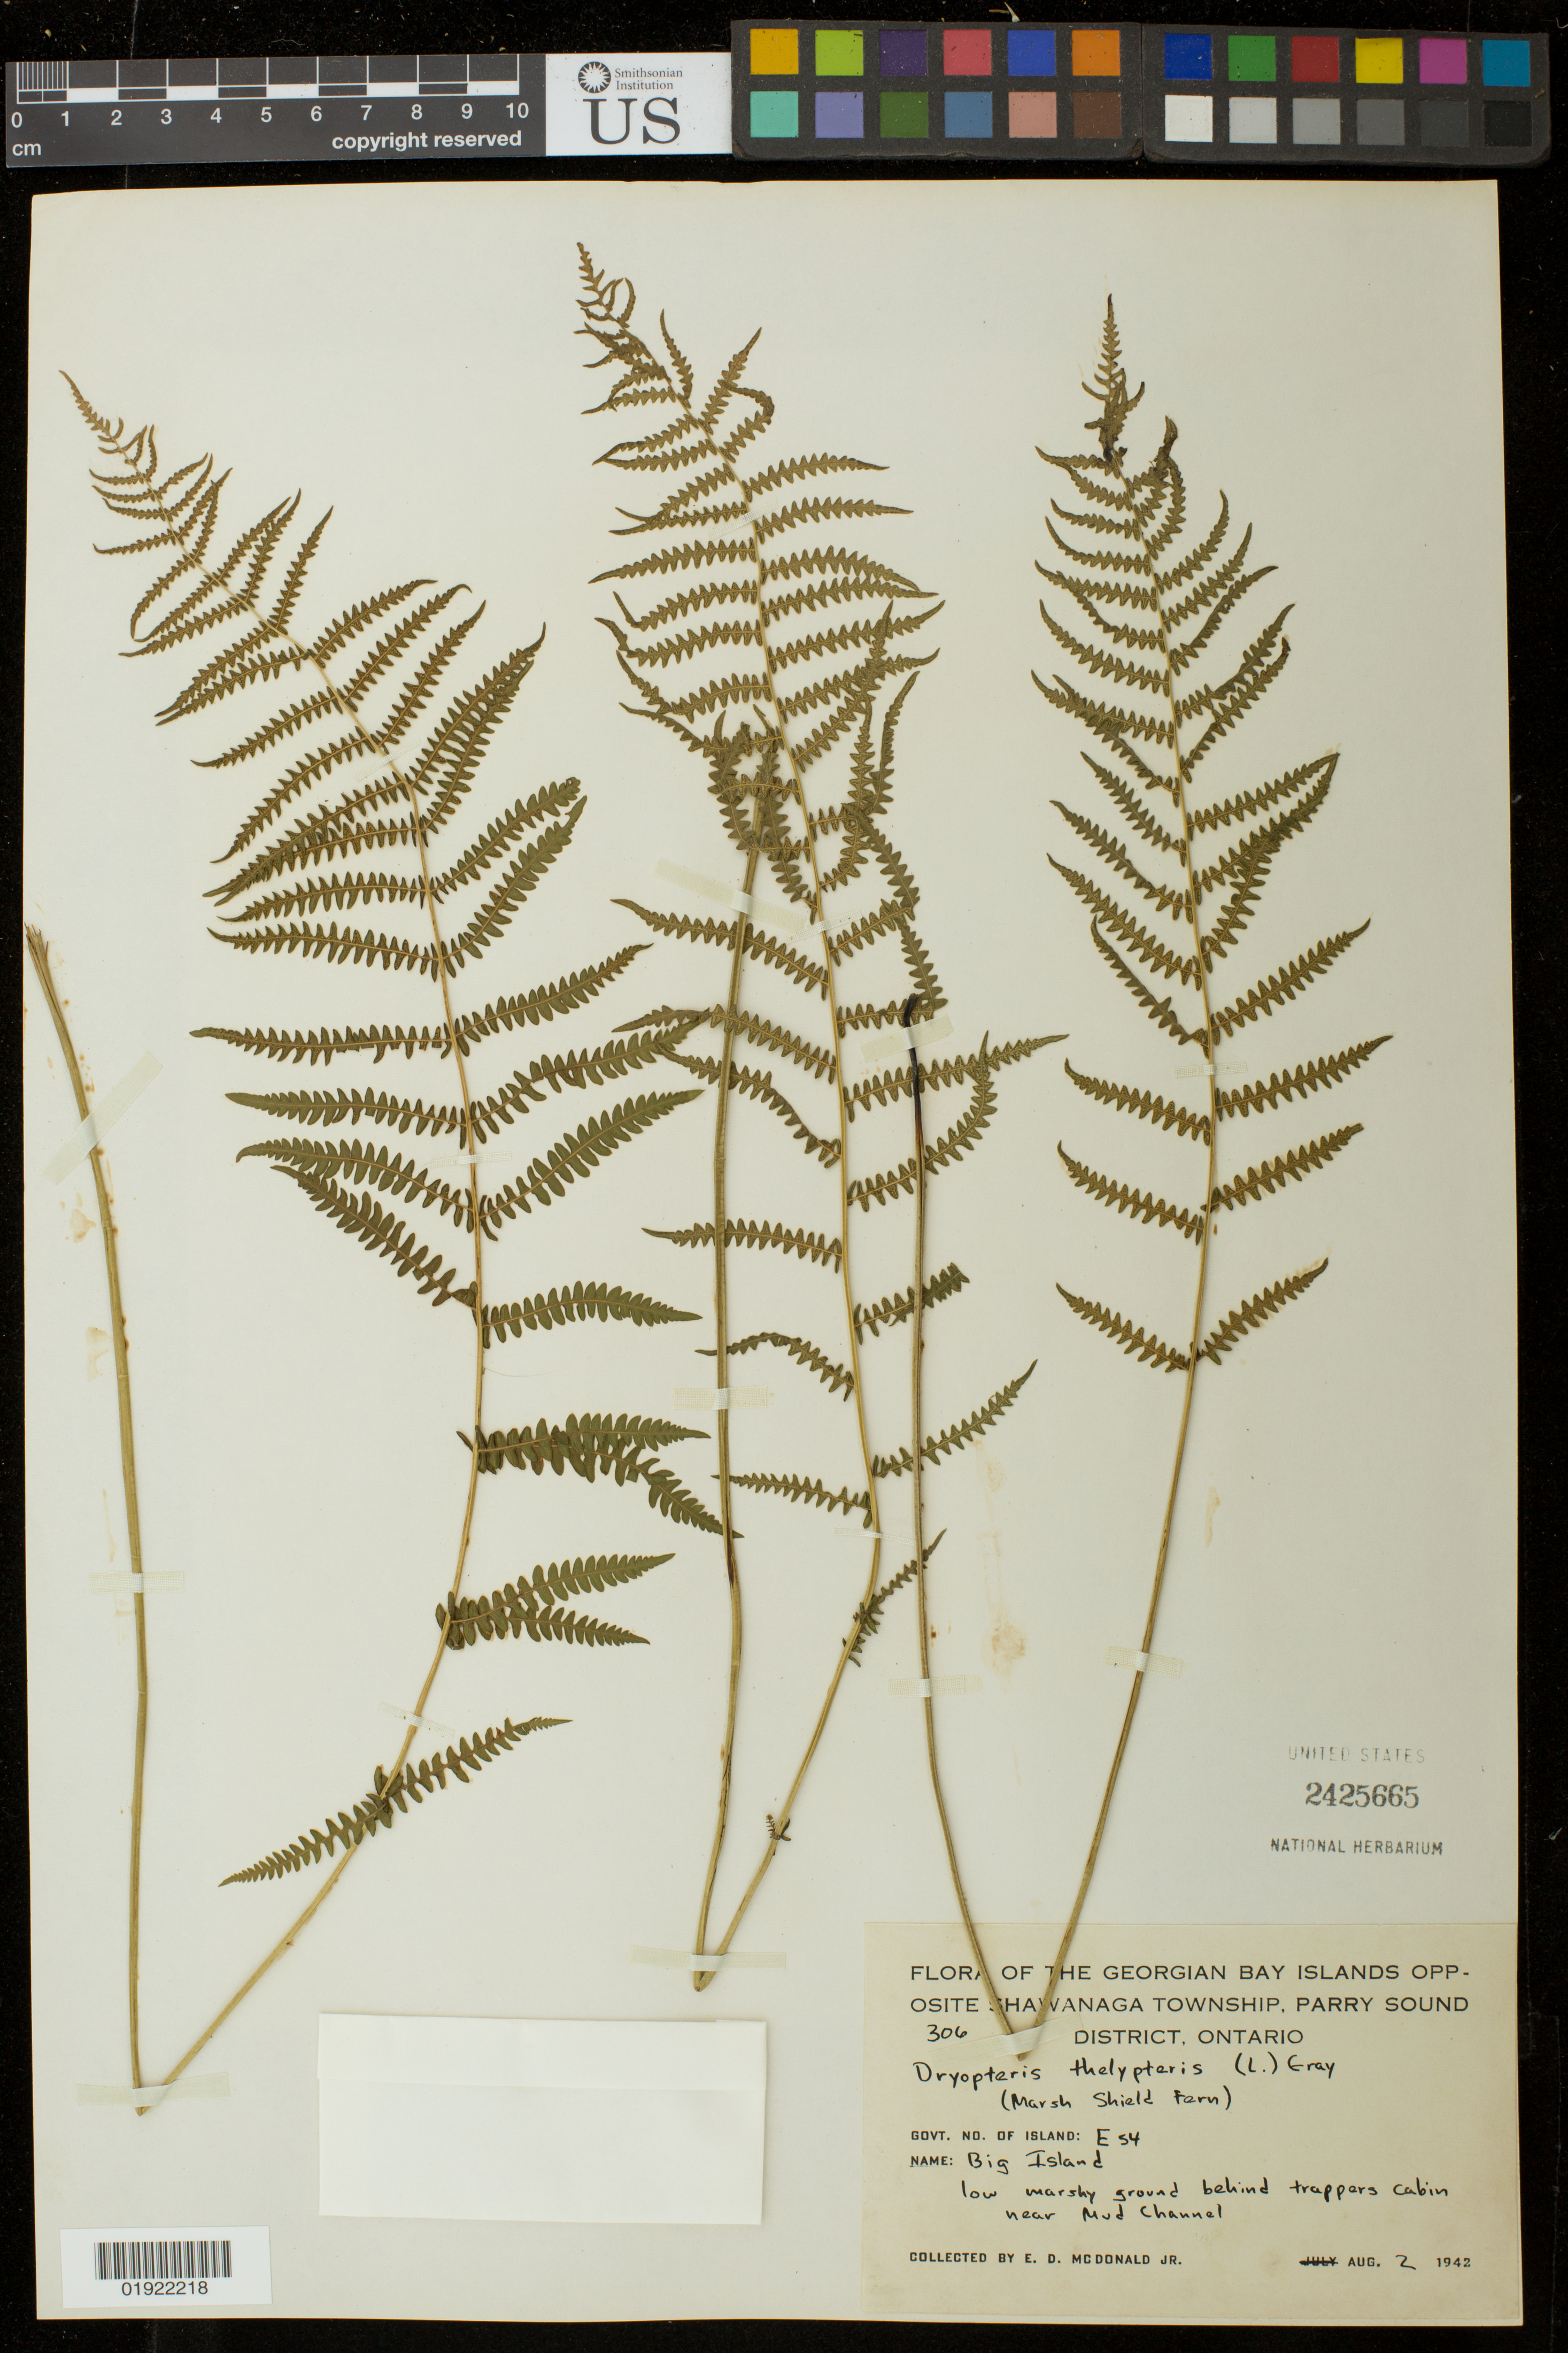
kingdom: Plantae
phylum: Tracheophyta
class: Polypodiopsida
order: Polypodiales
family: Thelypteridaceae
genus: Thelypteris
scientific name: Thelypteris palustris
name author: (Salisb.) Schott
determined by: Schott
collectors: E. D. McDonald Jr.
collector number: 306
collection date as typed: Aug. 2 1942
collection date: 1942-08-02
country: Canada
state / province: Ontario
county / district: Parry Sound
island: Big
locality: Govt. No. of Island: E 54, Big Island, behind trappers cabin near Mud Channel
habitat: low marshy ground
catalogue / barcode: US 2425665